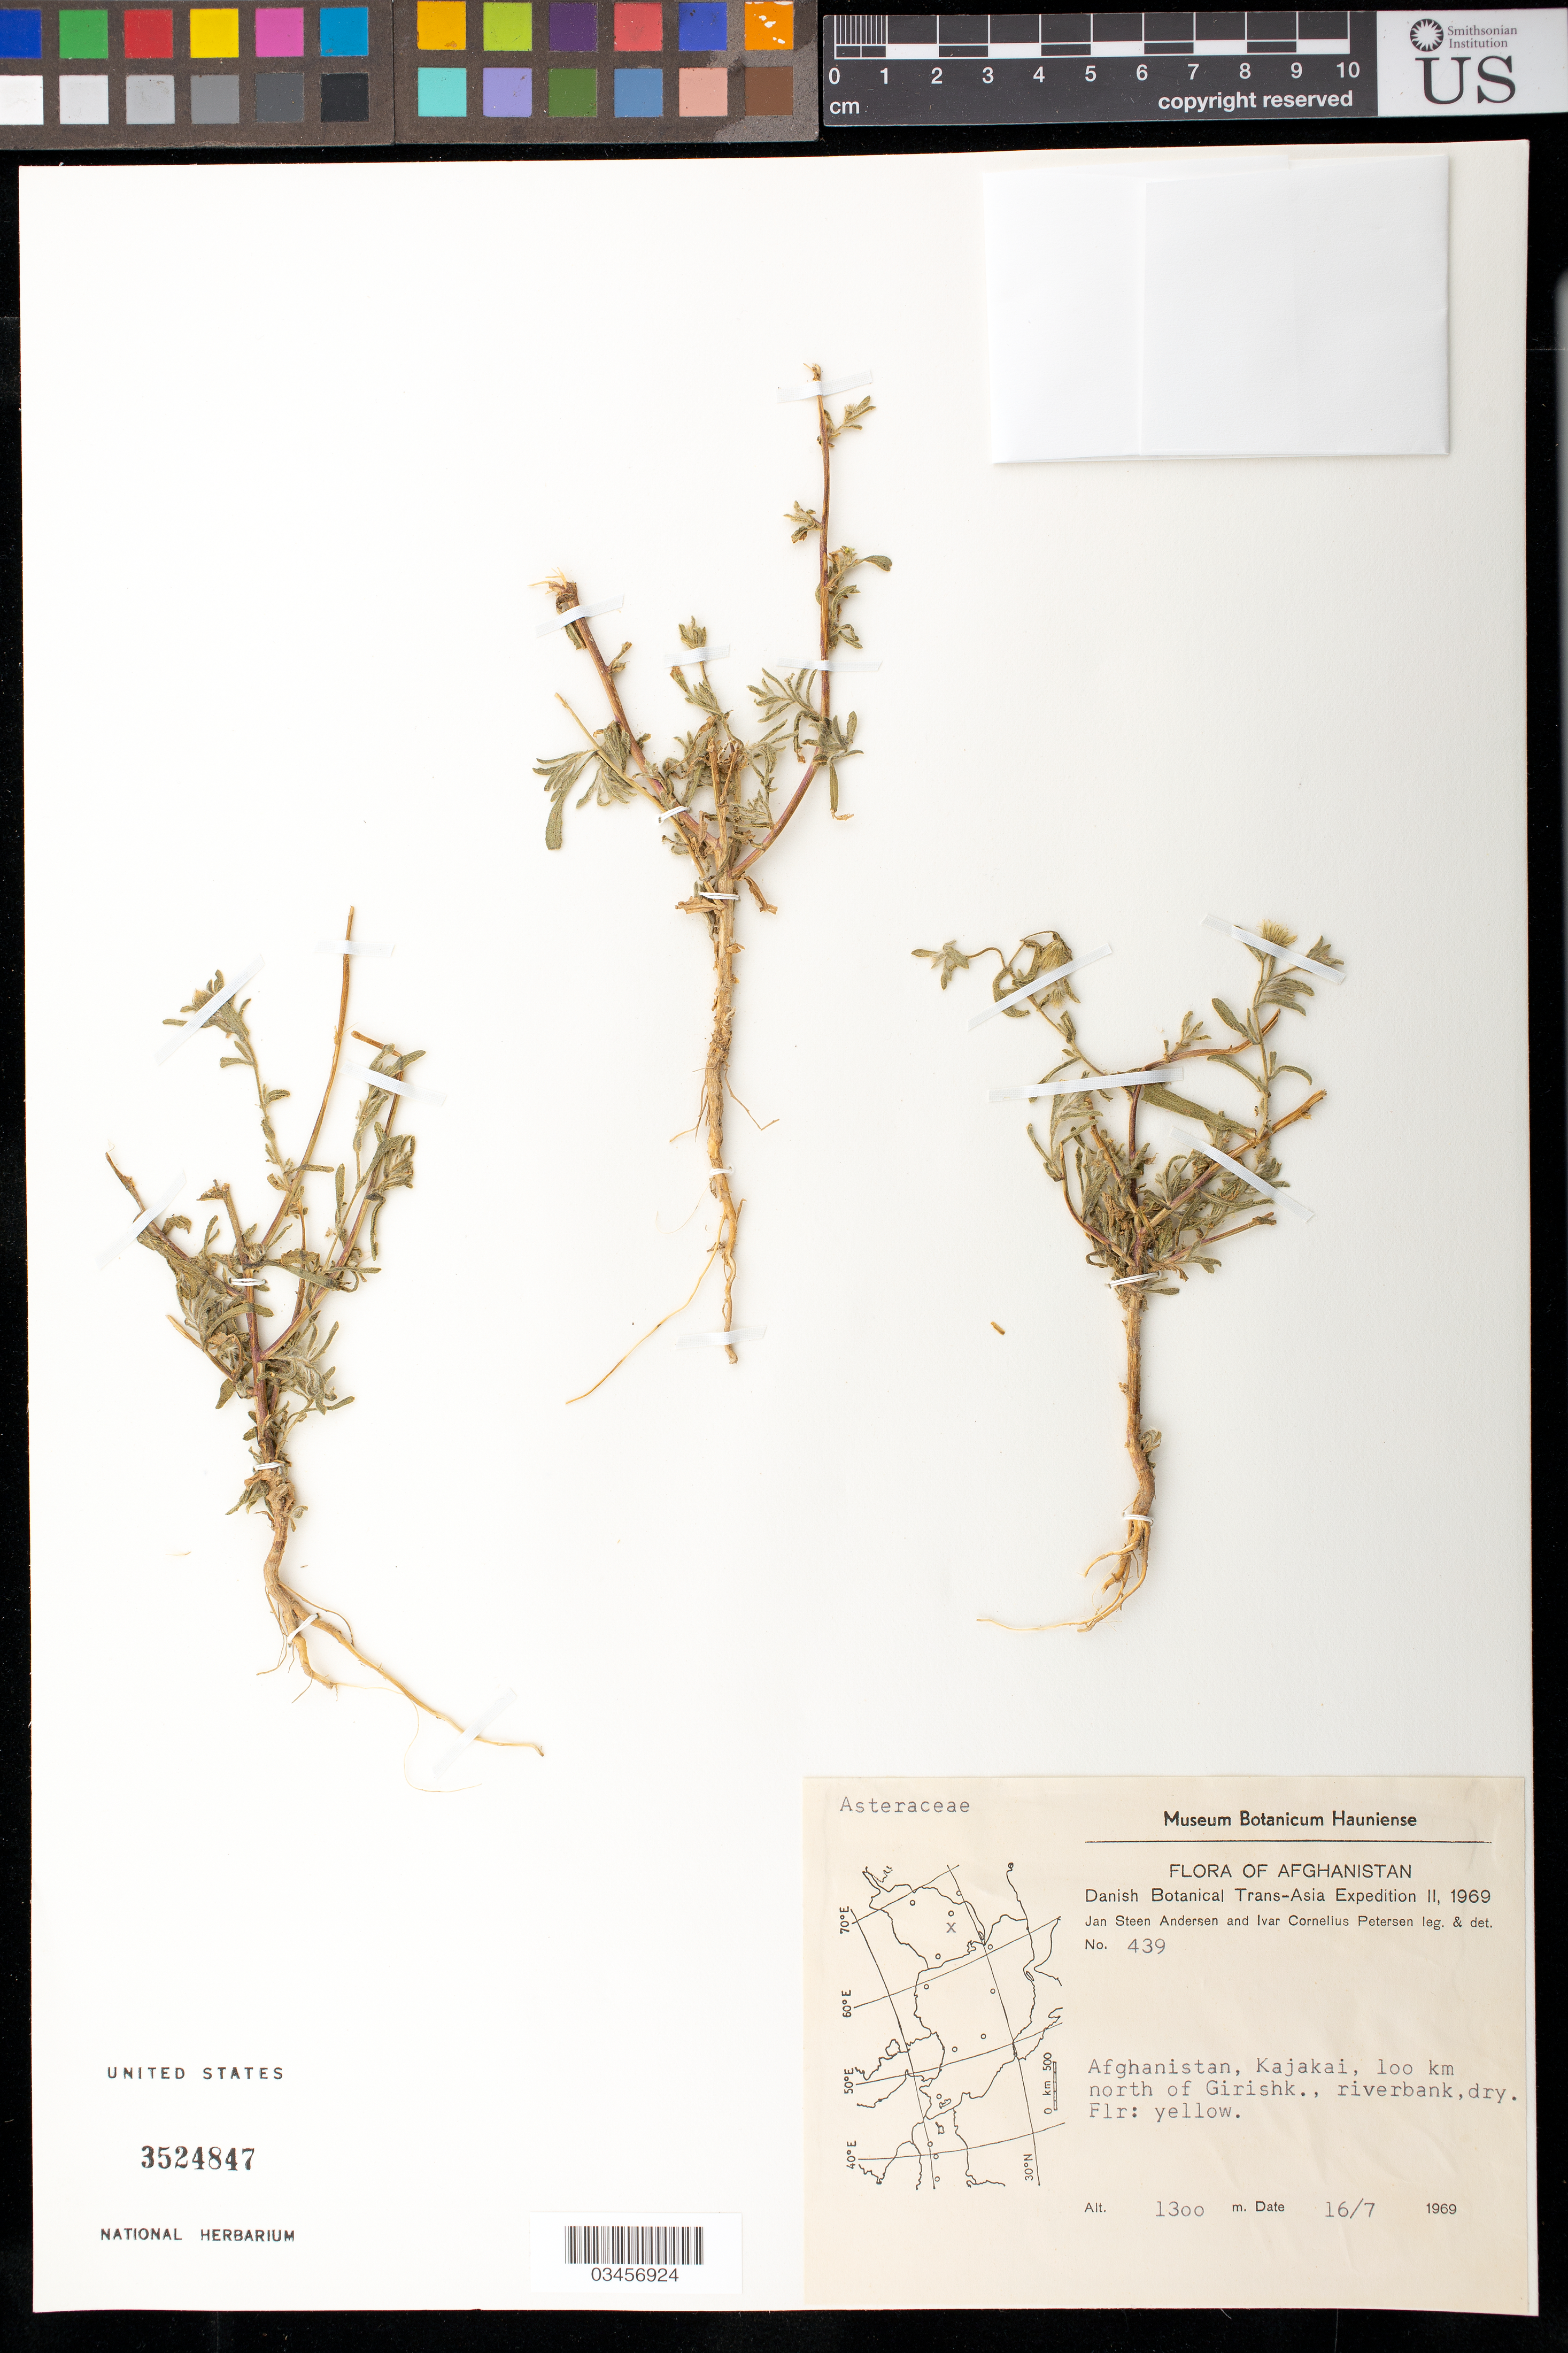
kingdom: Plantae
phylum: Tracheophyta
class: Magnoliopsida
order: Asterales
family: Asteraceae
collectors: J. Andersen & I. Petersen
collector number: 439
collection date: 1969-07-16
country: Afghanistan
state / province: Helmand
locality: Kajakai, 100 km N of Girishk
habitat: Riverbank,dry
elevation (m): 1300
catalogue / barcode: US 3524847